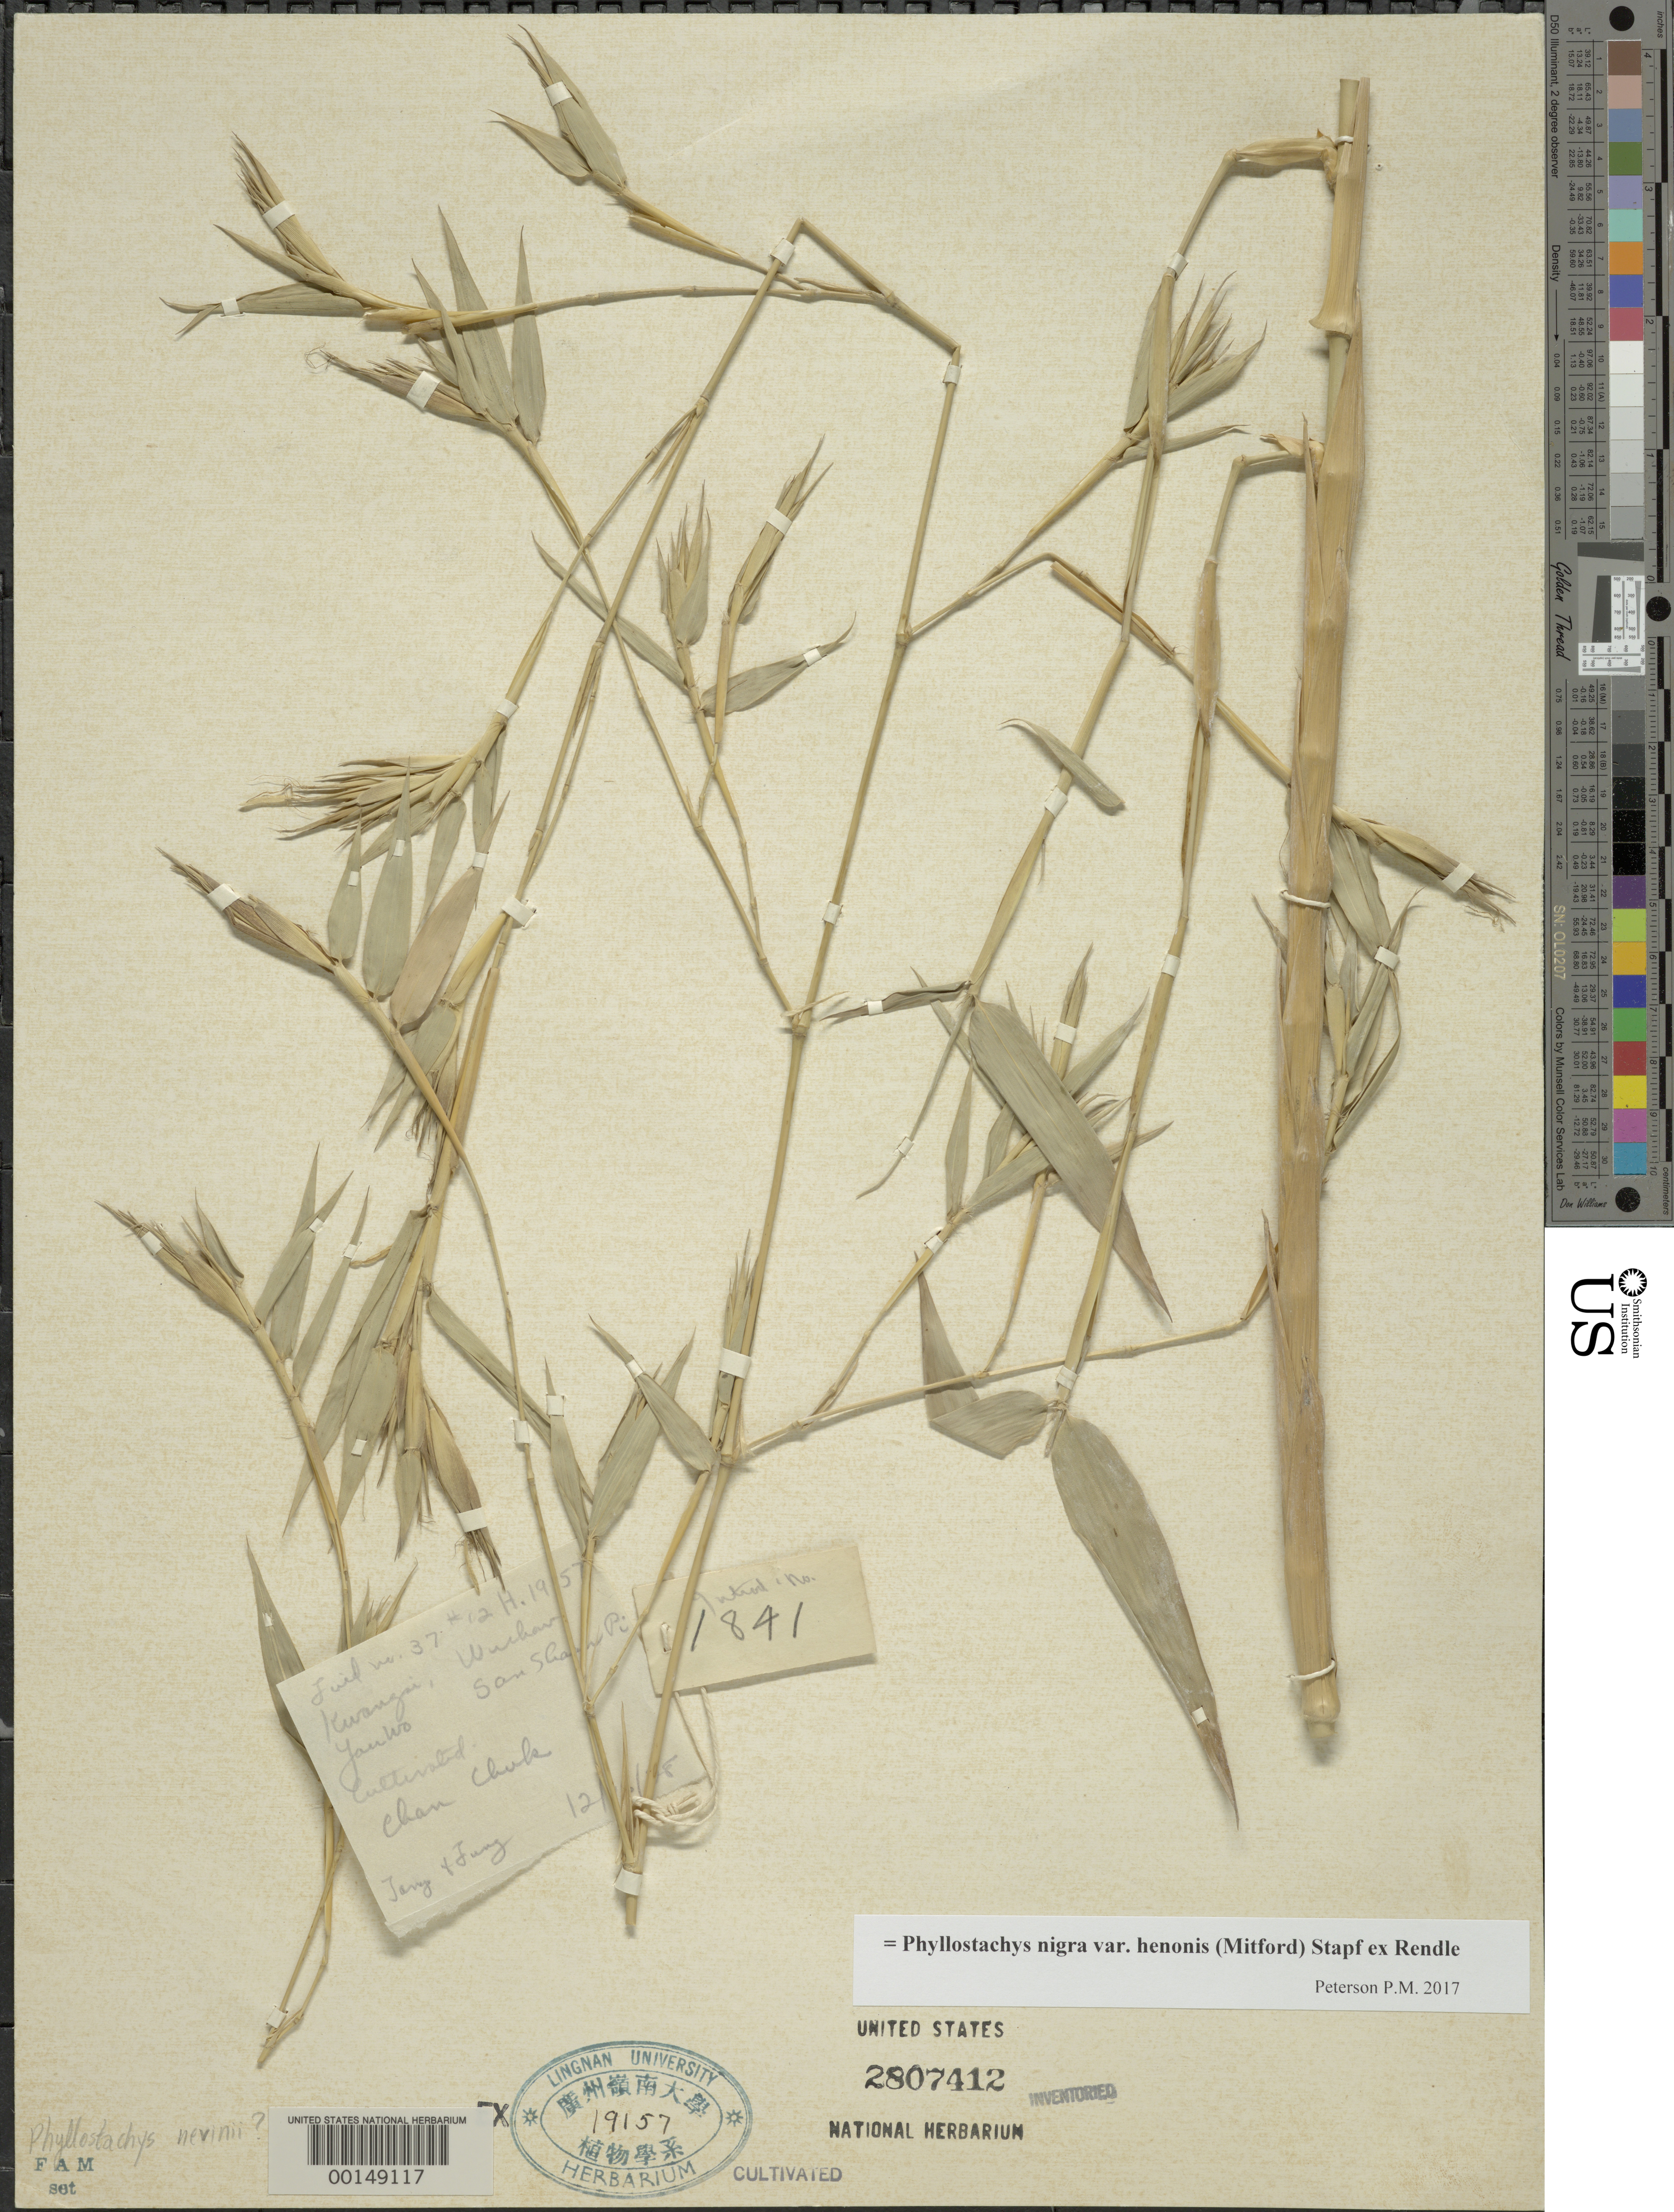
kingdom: Plantae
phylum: Tracheophyta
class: Liliopsida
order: Poales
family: Poaceae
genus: Phyllostachys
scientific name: Phyllostachys nigra var. henonis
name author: (Mitford) Stapf ex Rendle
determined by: Poaceae Reorganization Project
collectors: H. L. Fung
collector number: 37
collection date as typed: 16 Dec 1928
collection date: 1928-12-16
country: China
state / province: Jiangxi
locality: Yanwo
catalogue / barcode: US 2807412